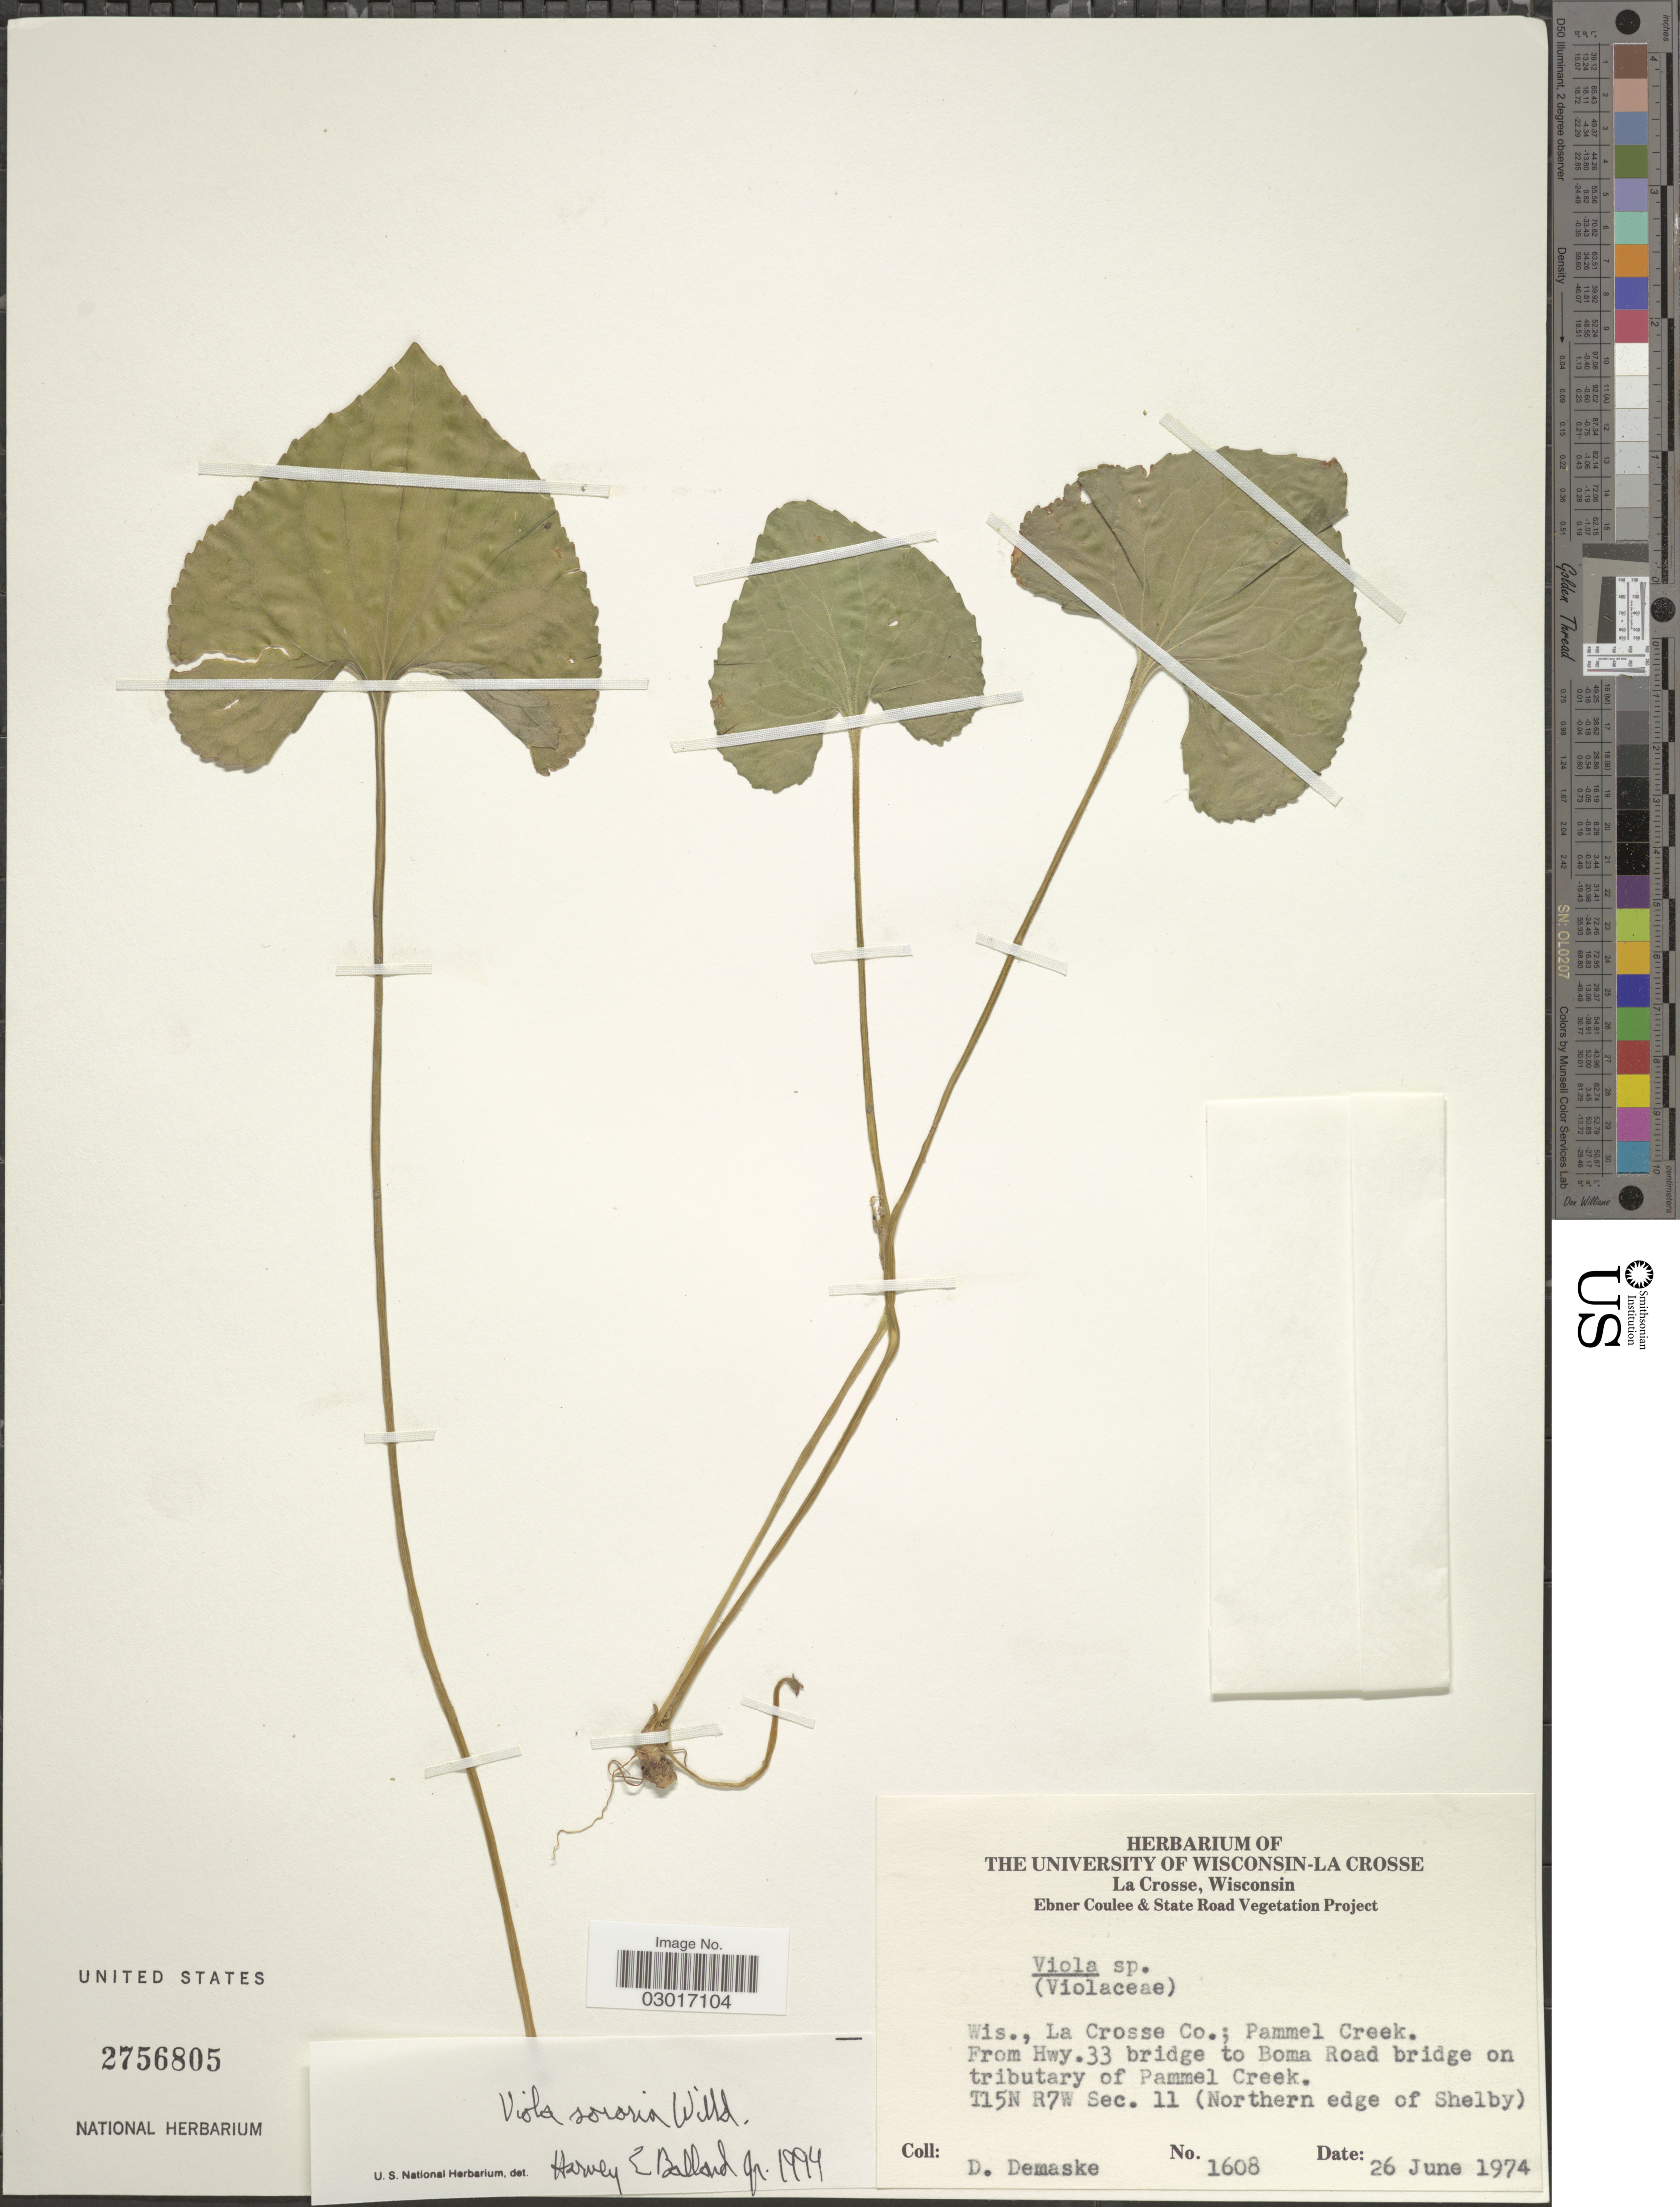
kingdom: Plantae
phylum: Tracheophyta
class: Magnoliopsida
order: Malpighiales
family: Violaceae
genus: Viola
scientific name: Viola sororia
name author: Willd.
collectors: D. Demaske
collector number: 1608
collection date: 1974-06-26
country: United States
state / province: Wisconsin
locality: Wis., La Crosse Co.; Pammel Creek. From Hwy. 33 bridge to Boma Road bridge on tributary of Pammel Creek. T15N R7W Sec. 11 (Northern edge of Shelby).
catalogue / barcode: US 2756805